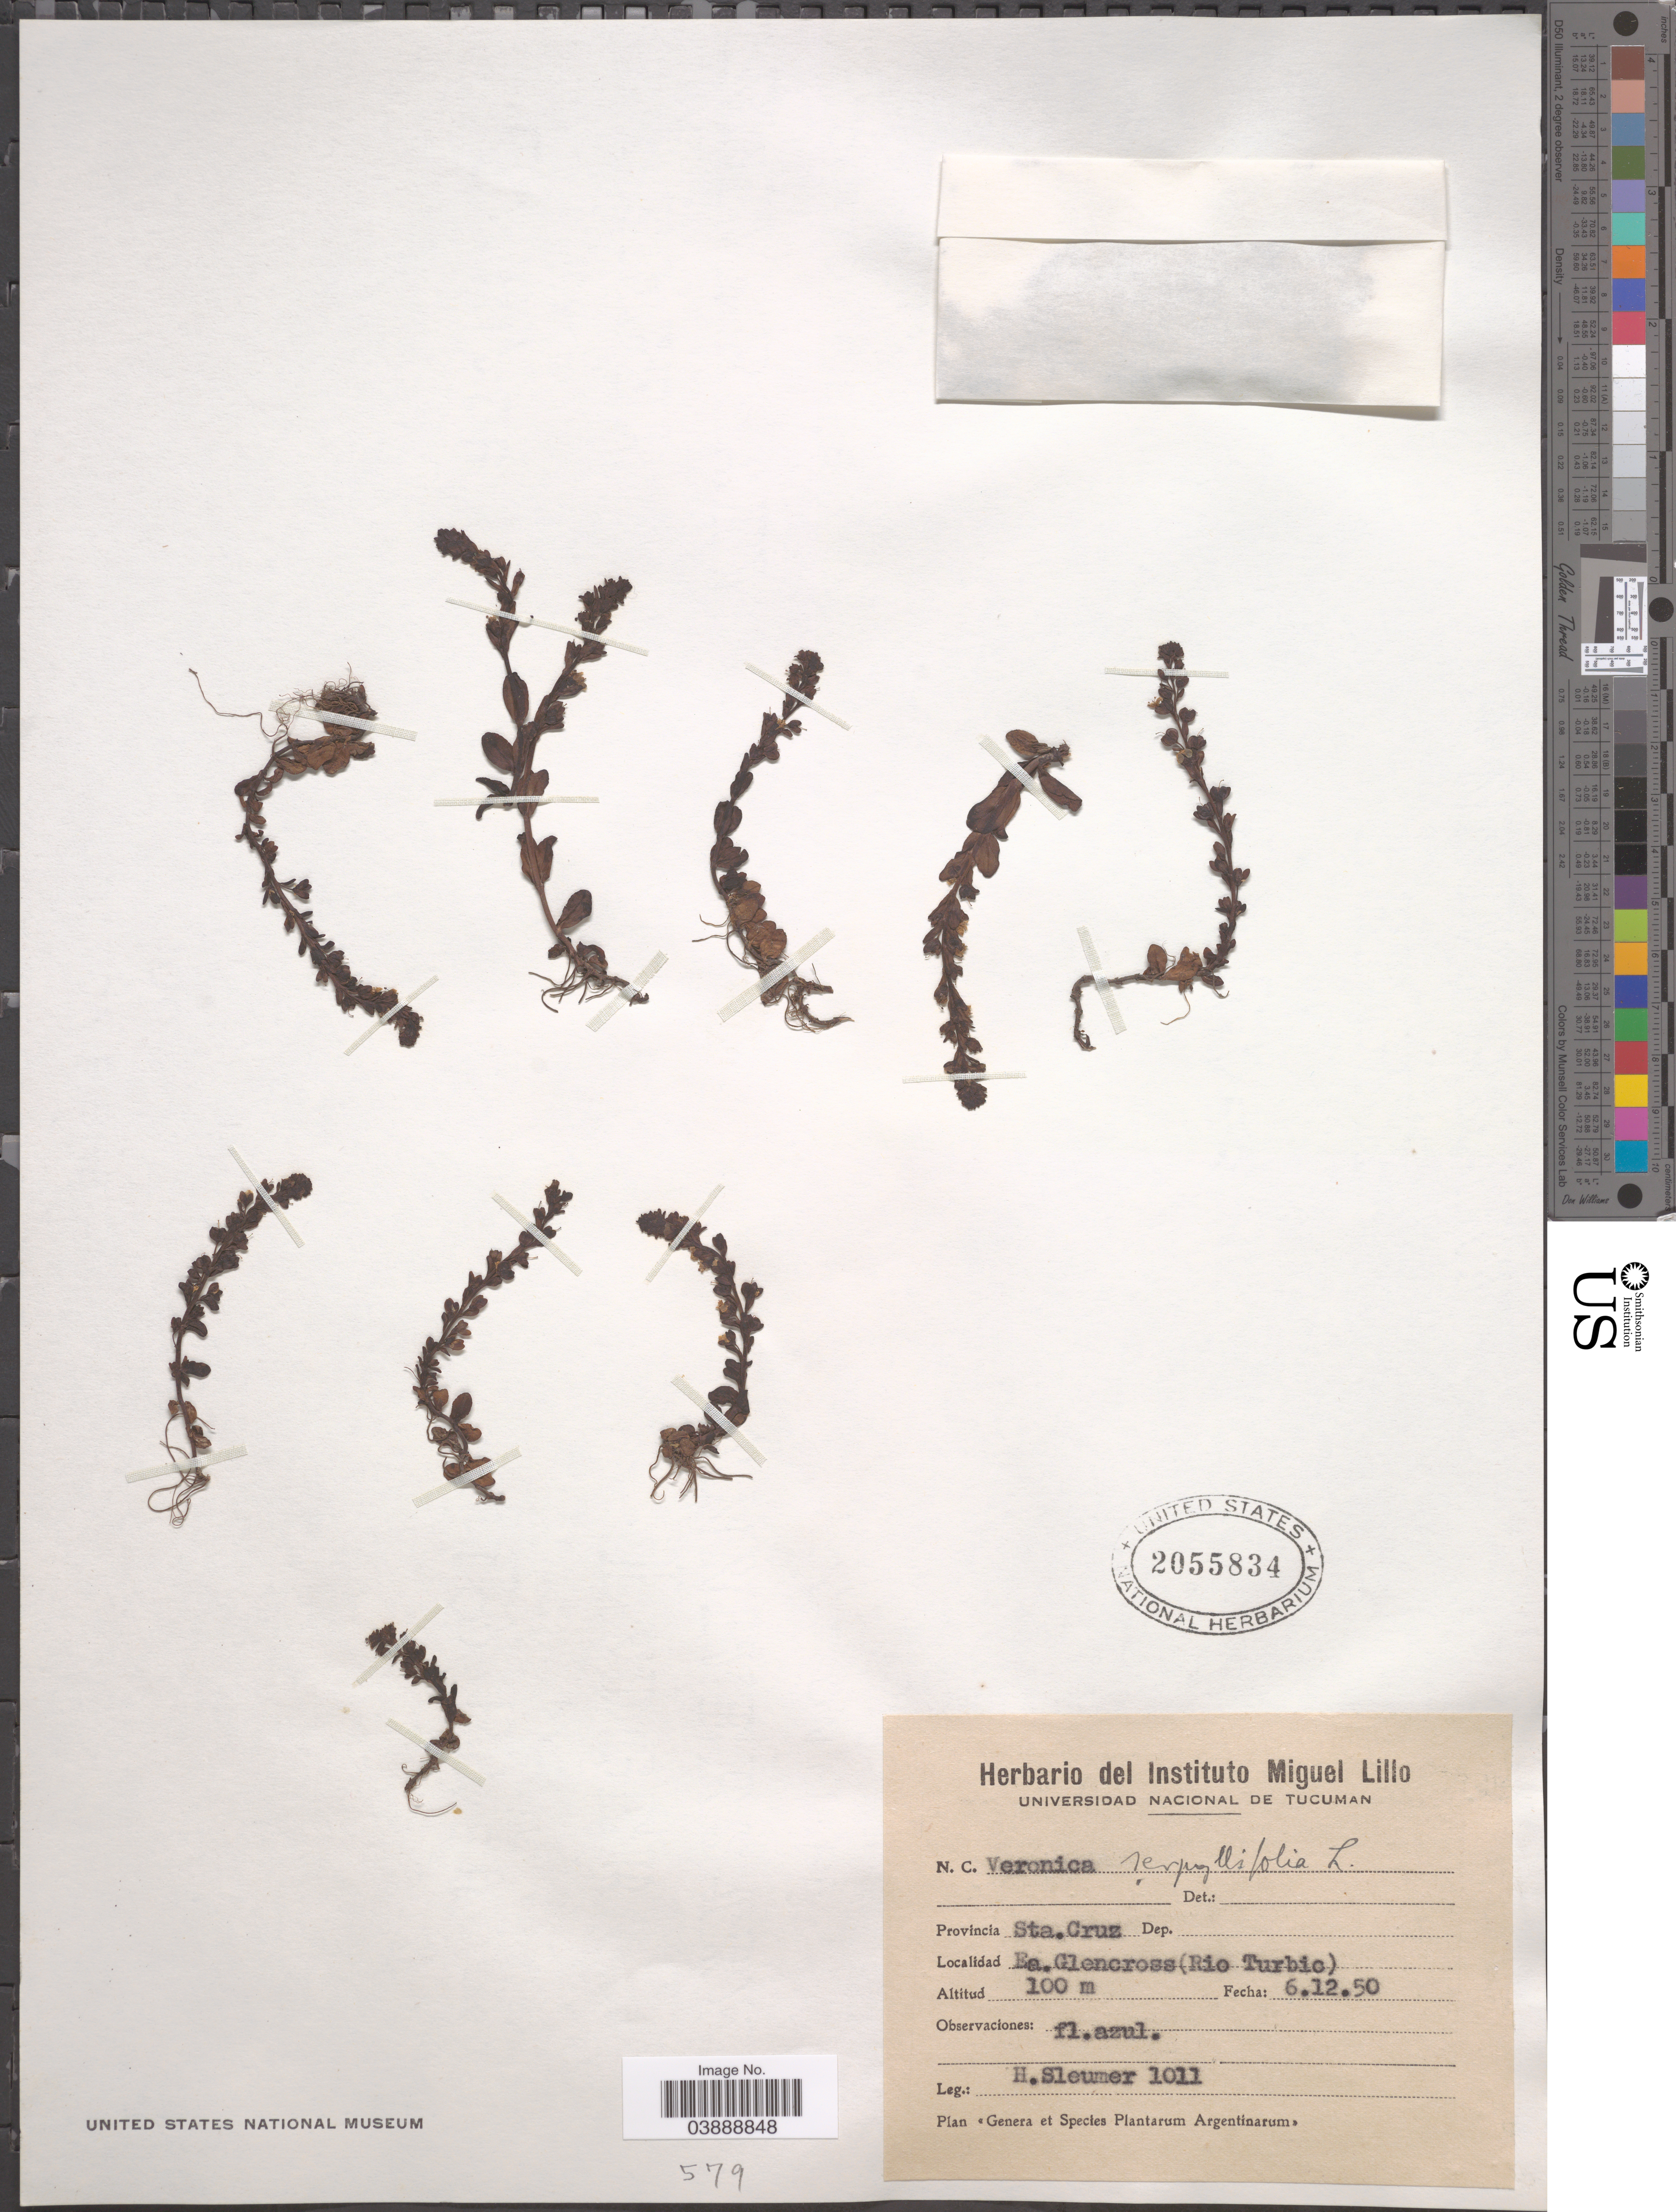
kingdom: Plantae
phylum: Tracheophyta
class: Magnoliopsida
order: Lamiales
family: Plantaginaceae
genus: Veronica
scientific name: Veronica serpyllifolia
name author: L.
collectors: H. O. Sleumer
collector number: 1011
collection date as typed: Transcribed d/m/y: 6/12/50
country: Argentina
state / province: Santa Cruz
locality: Ea. Glencross (Rio Turbic).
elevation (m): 100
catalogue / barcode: US 2055834